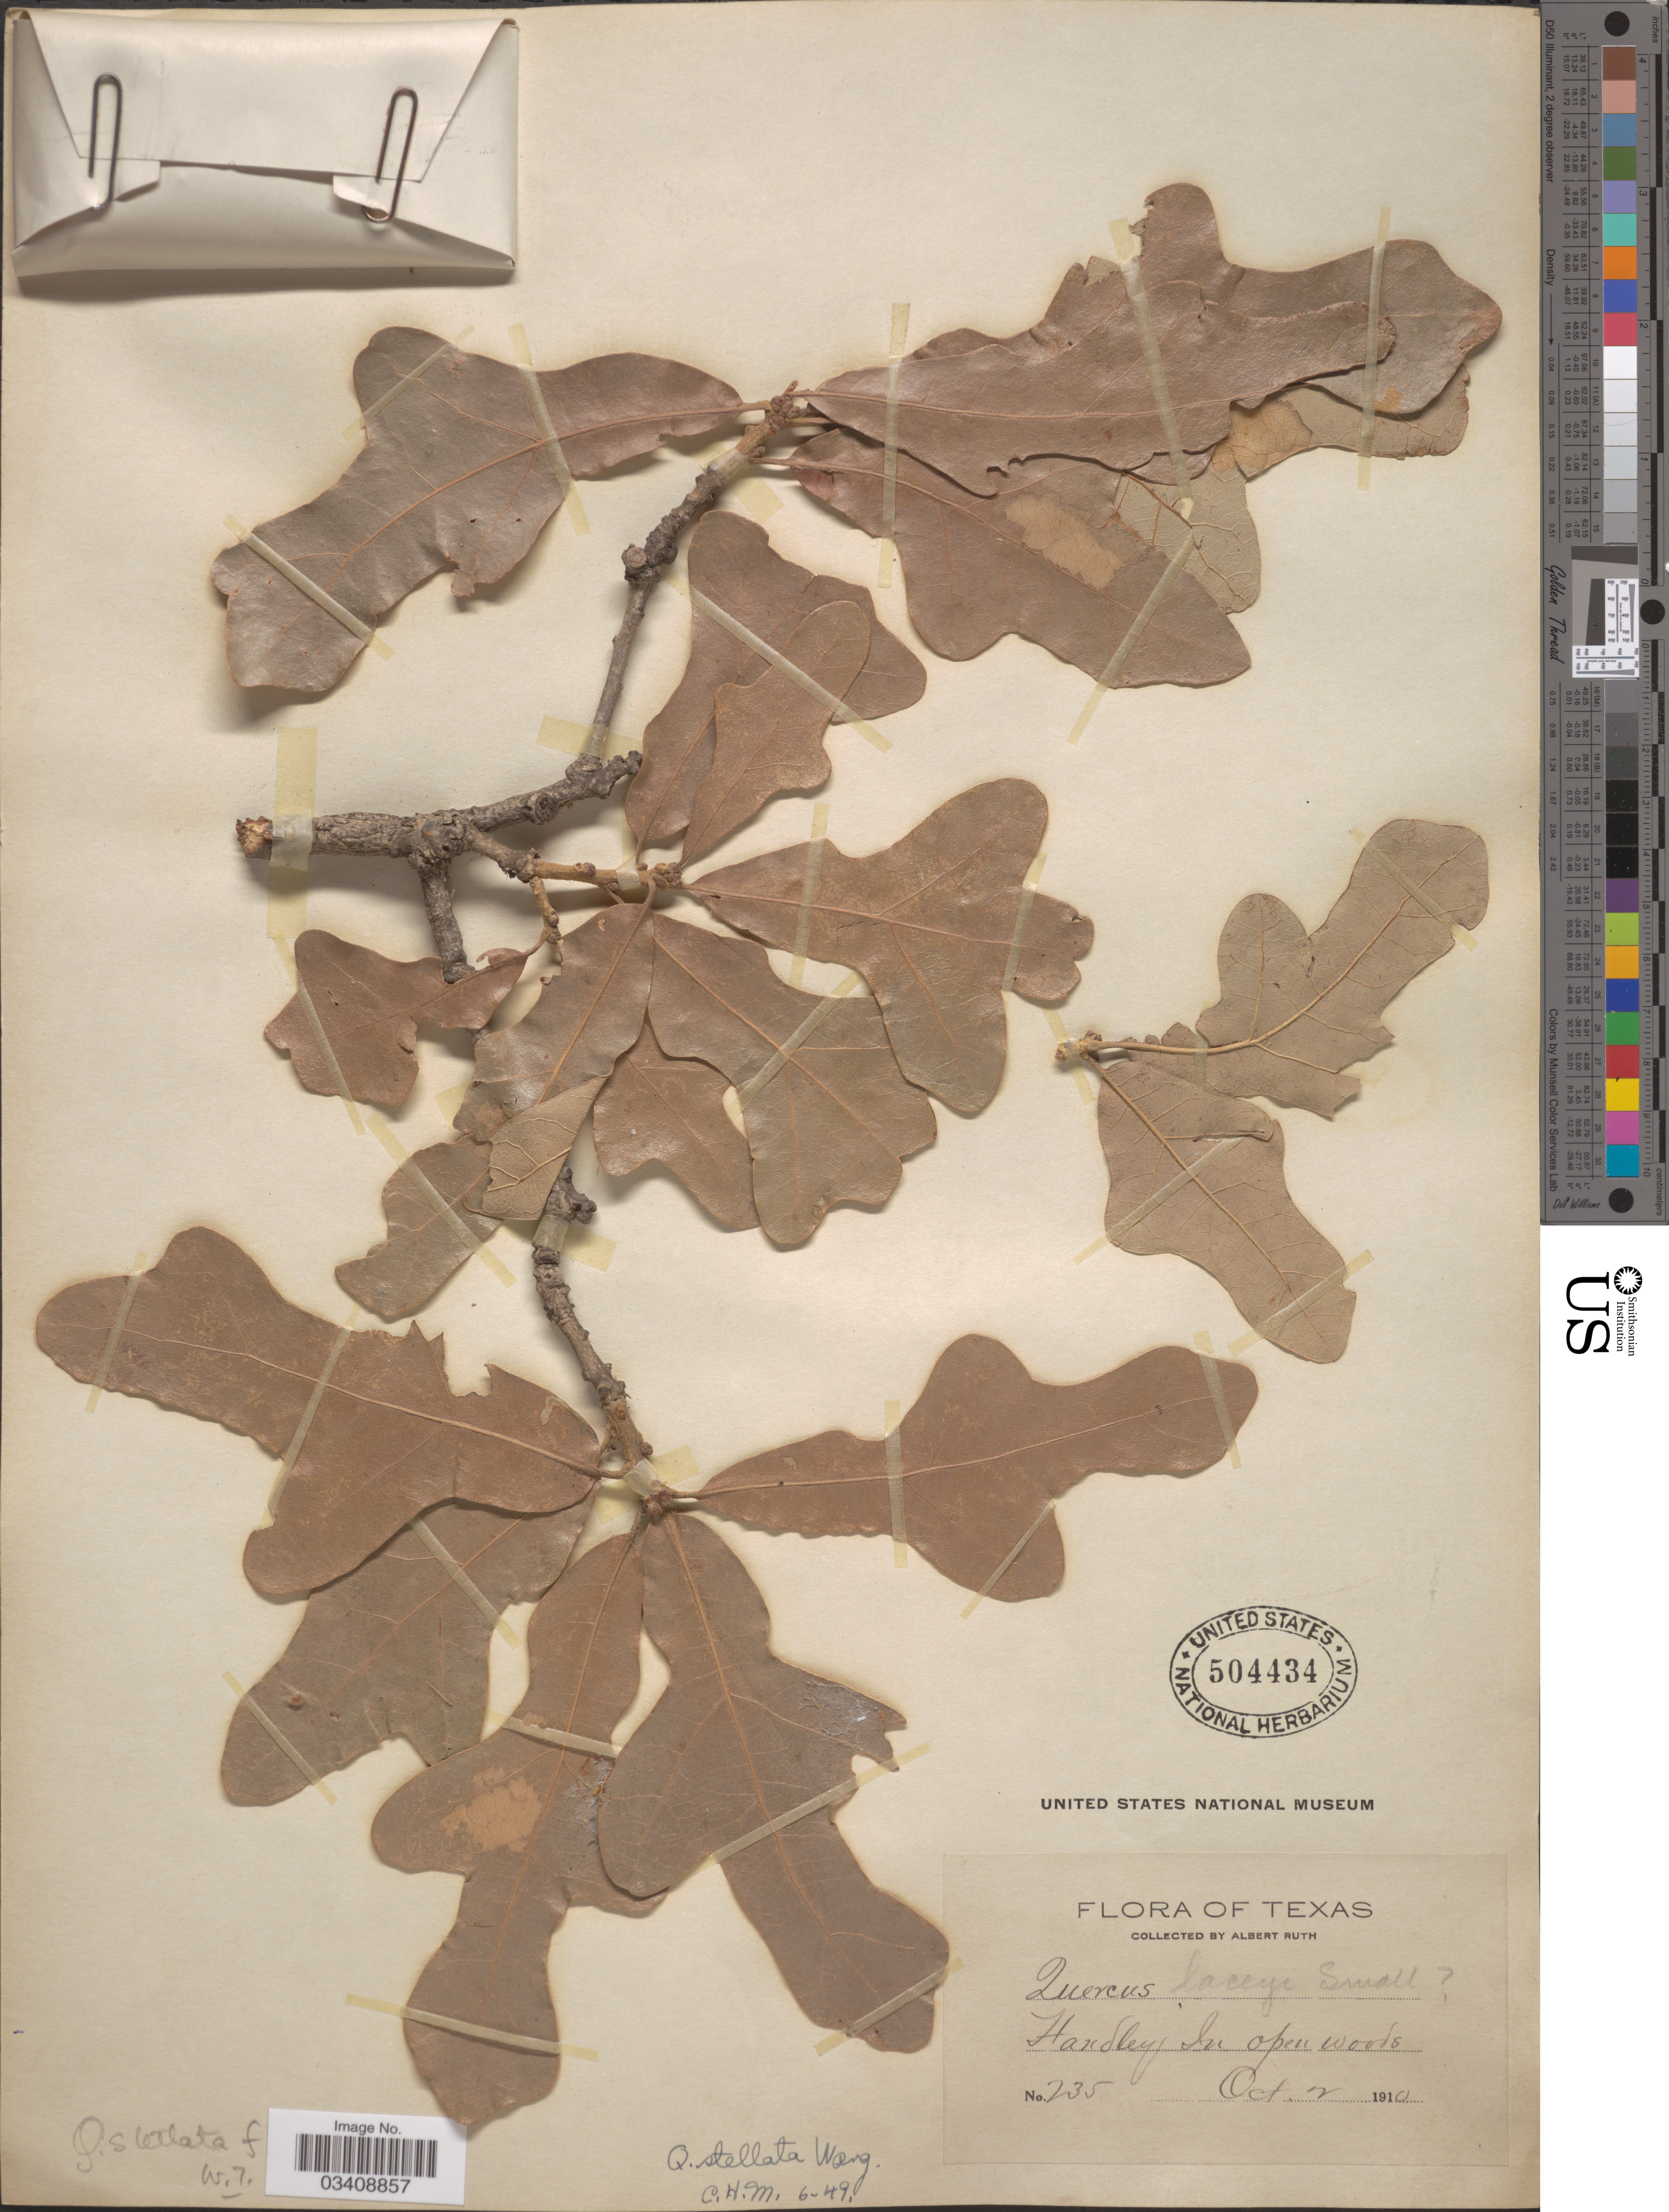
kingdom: Plantae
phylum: Tracheophyta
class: Magnoliopsida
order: Fagales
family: Fagaceae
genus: Quercus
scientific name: Quercus stellata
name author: Wangenh.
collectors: A. Ruth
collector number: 235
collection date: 1910-10-02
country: United States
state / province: Texas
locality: Hardley.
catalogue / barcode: US 504434